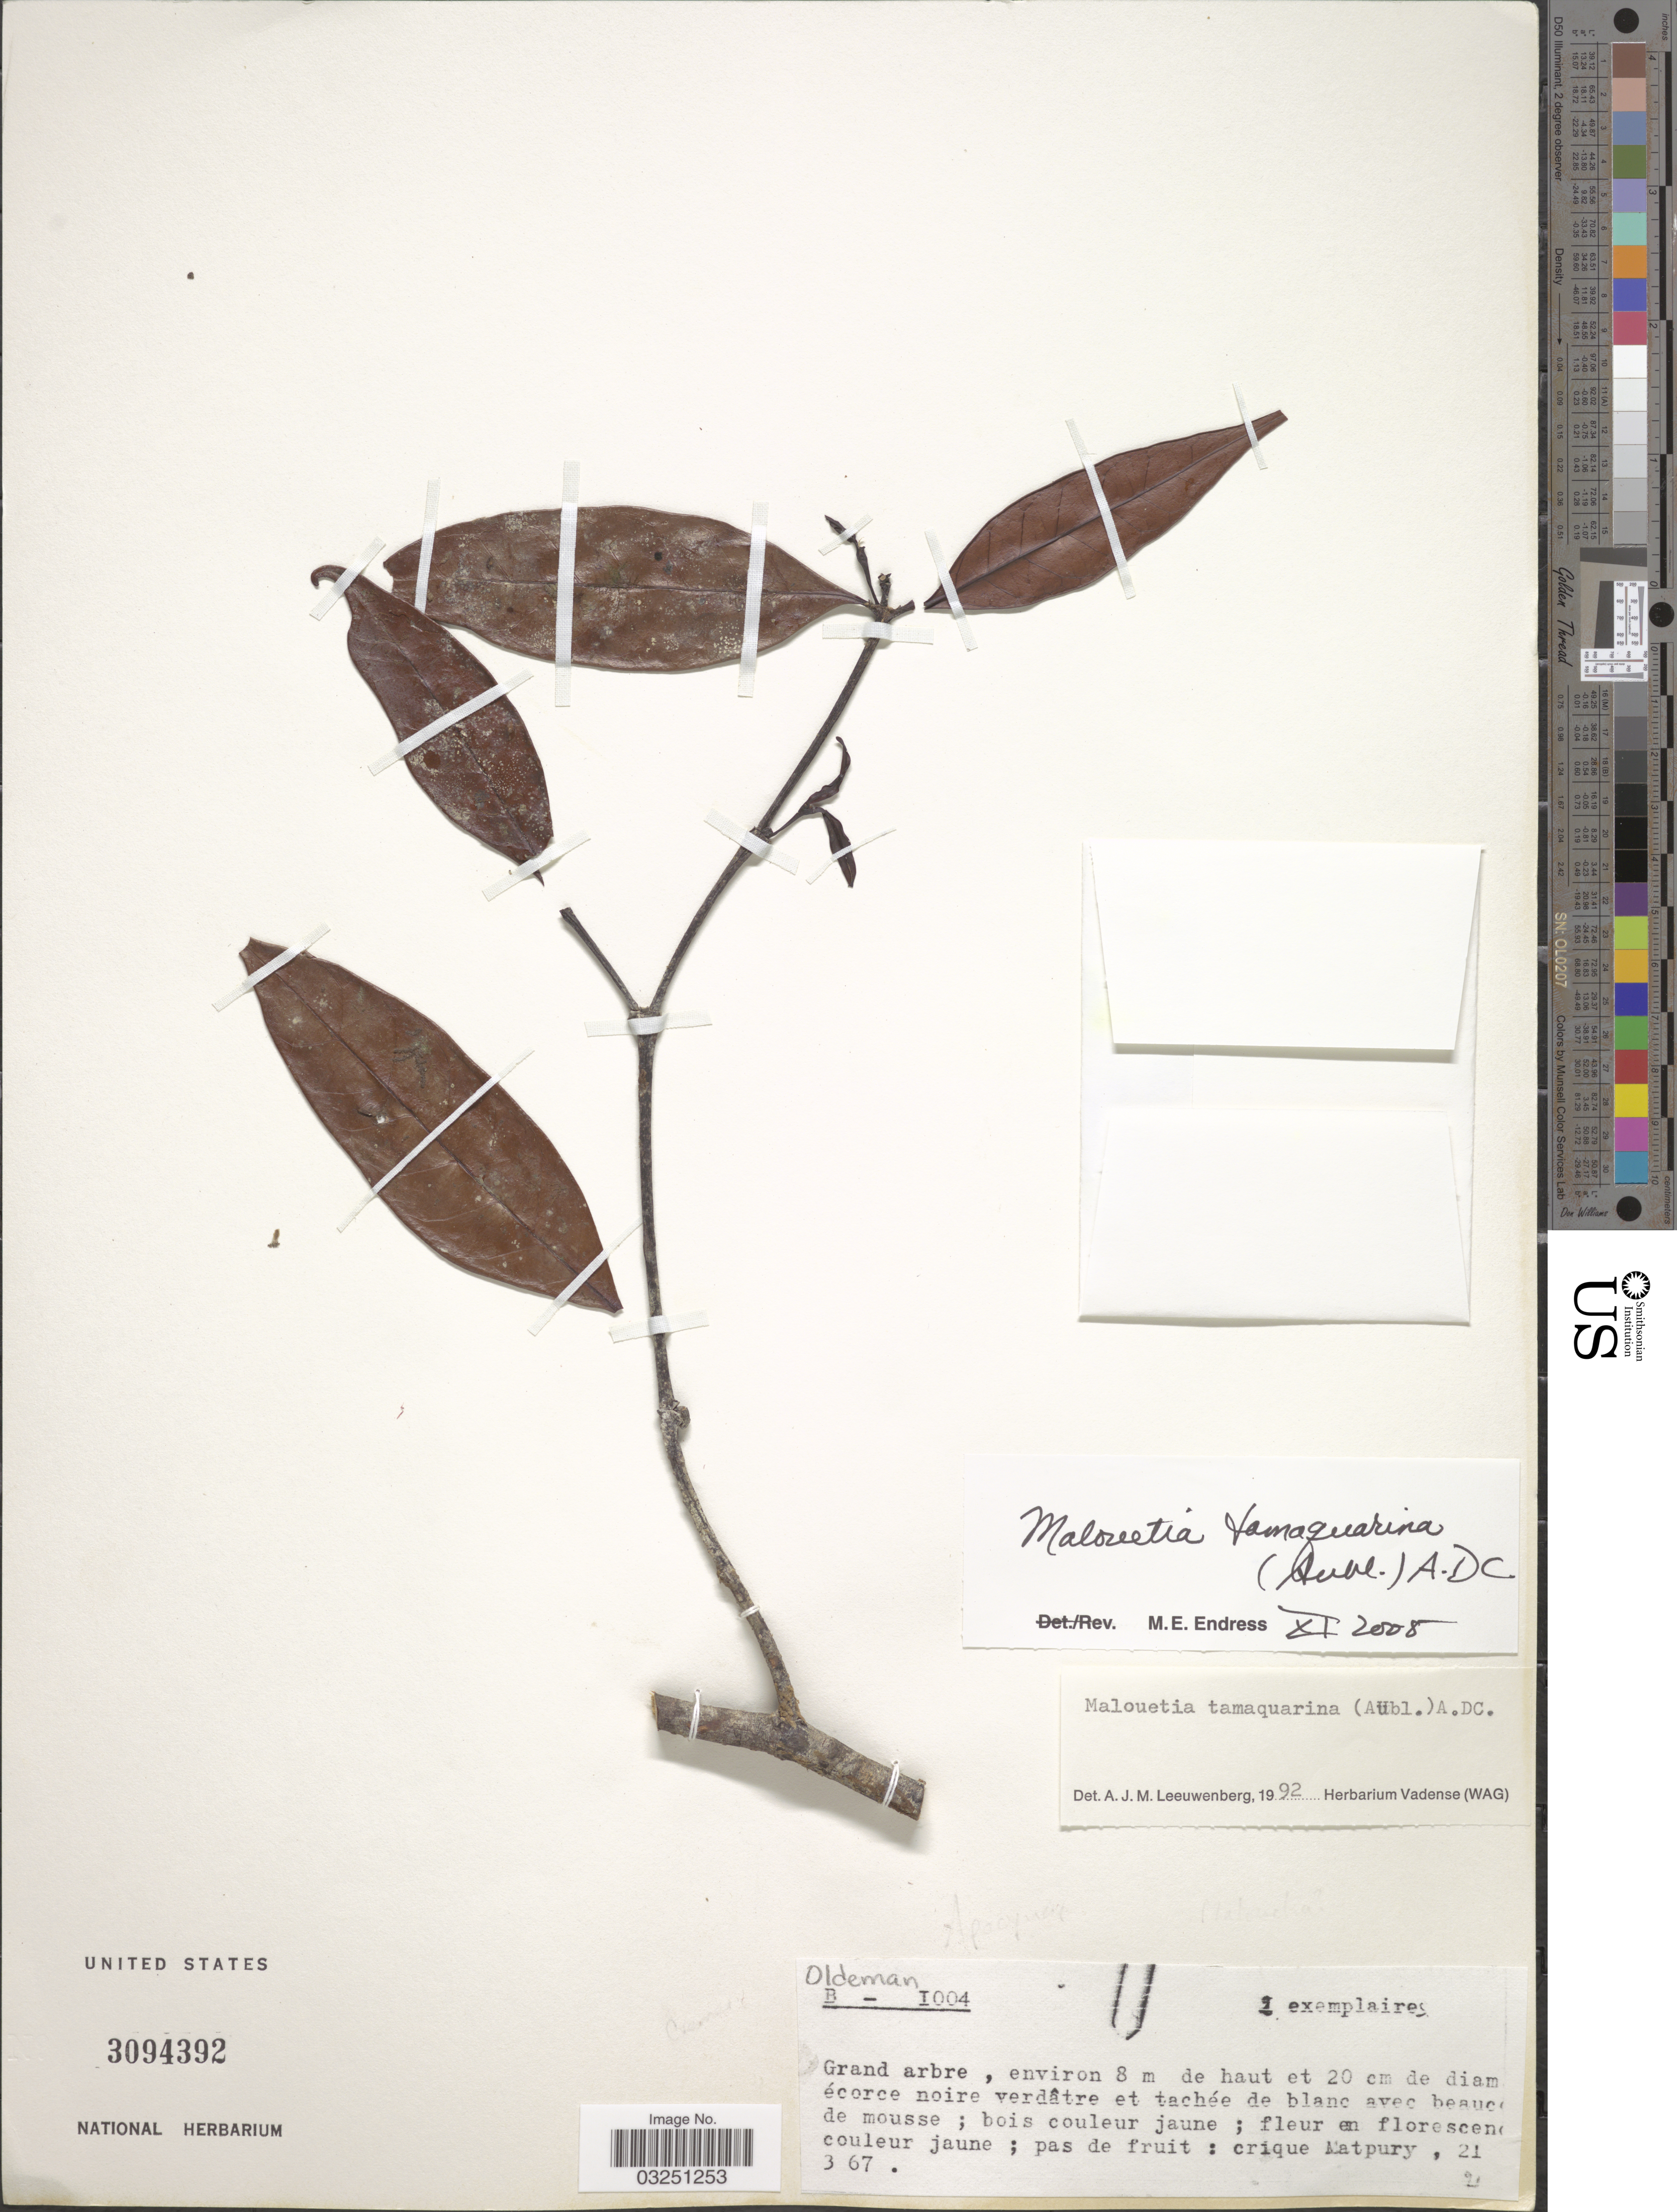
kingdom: Plantae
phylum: Tracheophyta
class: Magnoliopsida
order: Gentianales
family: Apocynaceae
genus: Malouetia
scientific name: Malouetia tamaquarina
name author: (Aubl.) A. DC.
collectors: -- Oldeman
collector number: B-1004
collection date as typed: Transcribed d/m/y: 21/3/67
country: French Guiana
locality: Crique Matoury.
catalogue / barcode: US 3094392